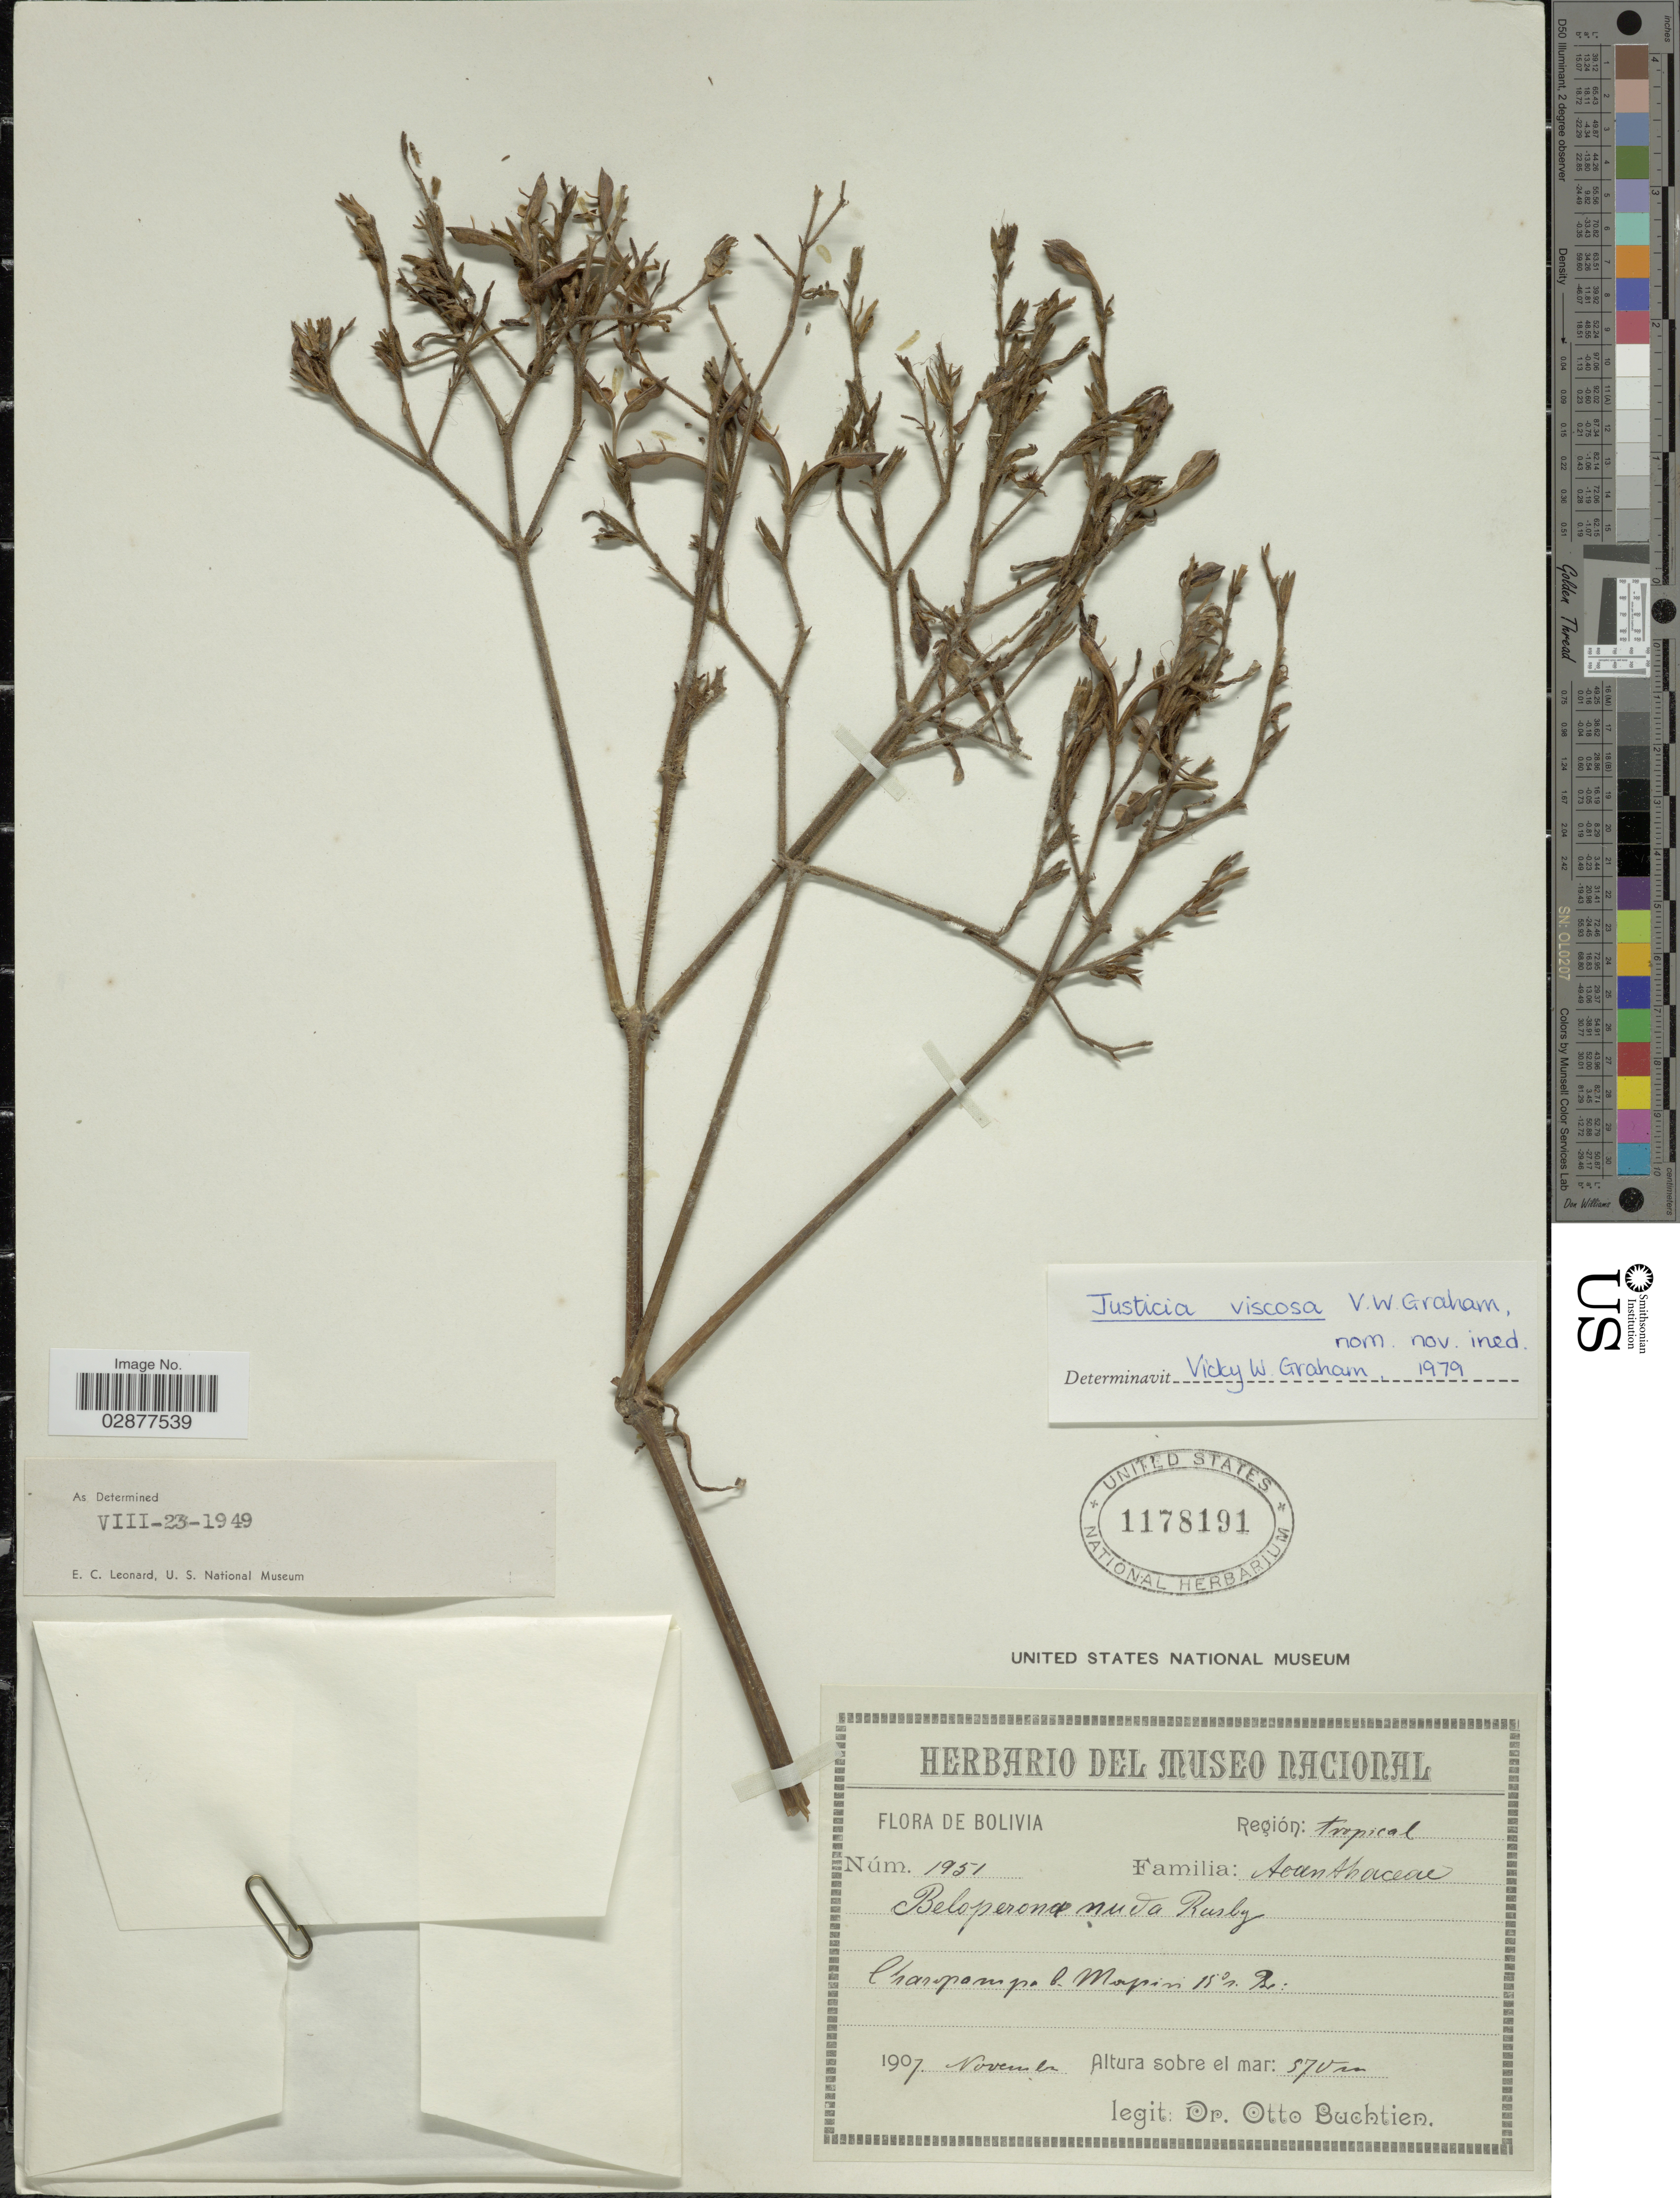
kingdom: Plantae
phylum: Tracheophyta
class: Magnoliopsida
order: Lamiales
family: Acanthaceae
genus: Justicia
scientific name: Justicia boliviensis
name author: (Bremek.) V.A.W. Graham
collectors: O. Buchtien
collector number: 1951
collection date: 1907-11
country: Bolivia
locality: Región: tropical. Charopampa b. Mapiri 15° s. Br.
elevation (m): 570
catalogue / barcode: US 1178191